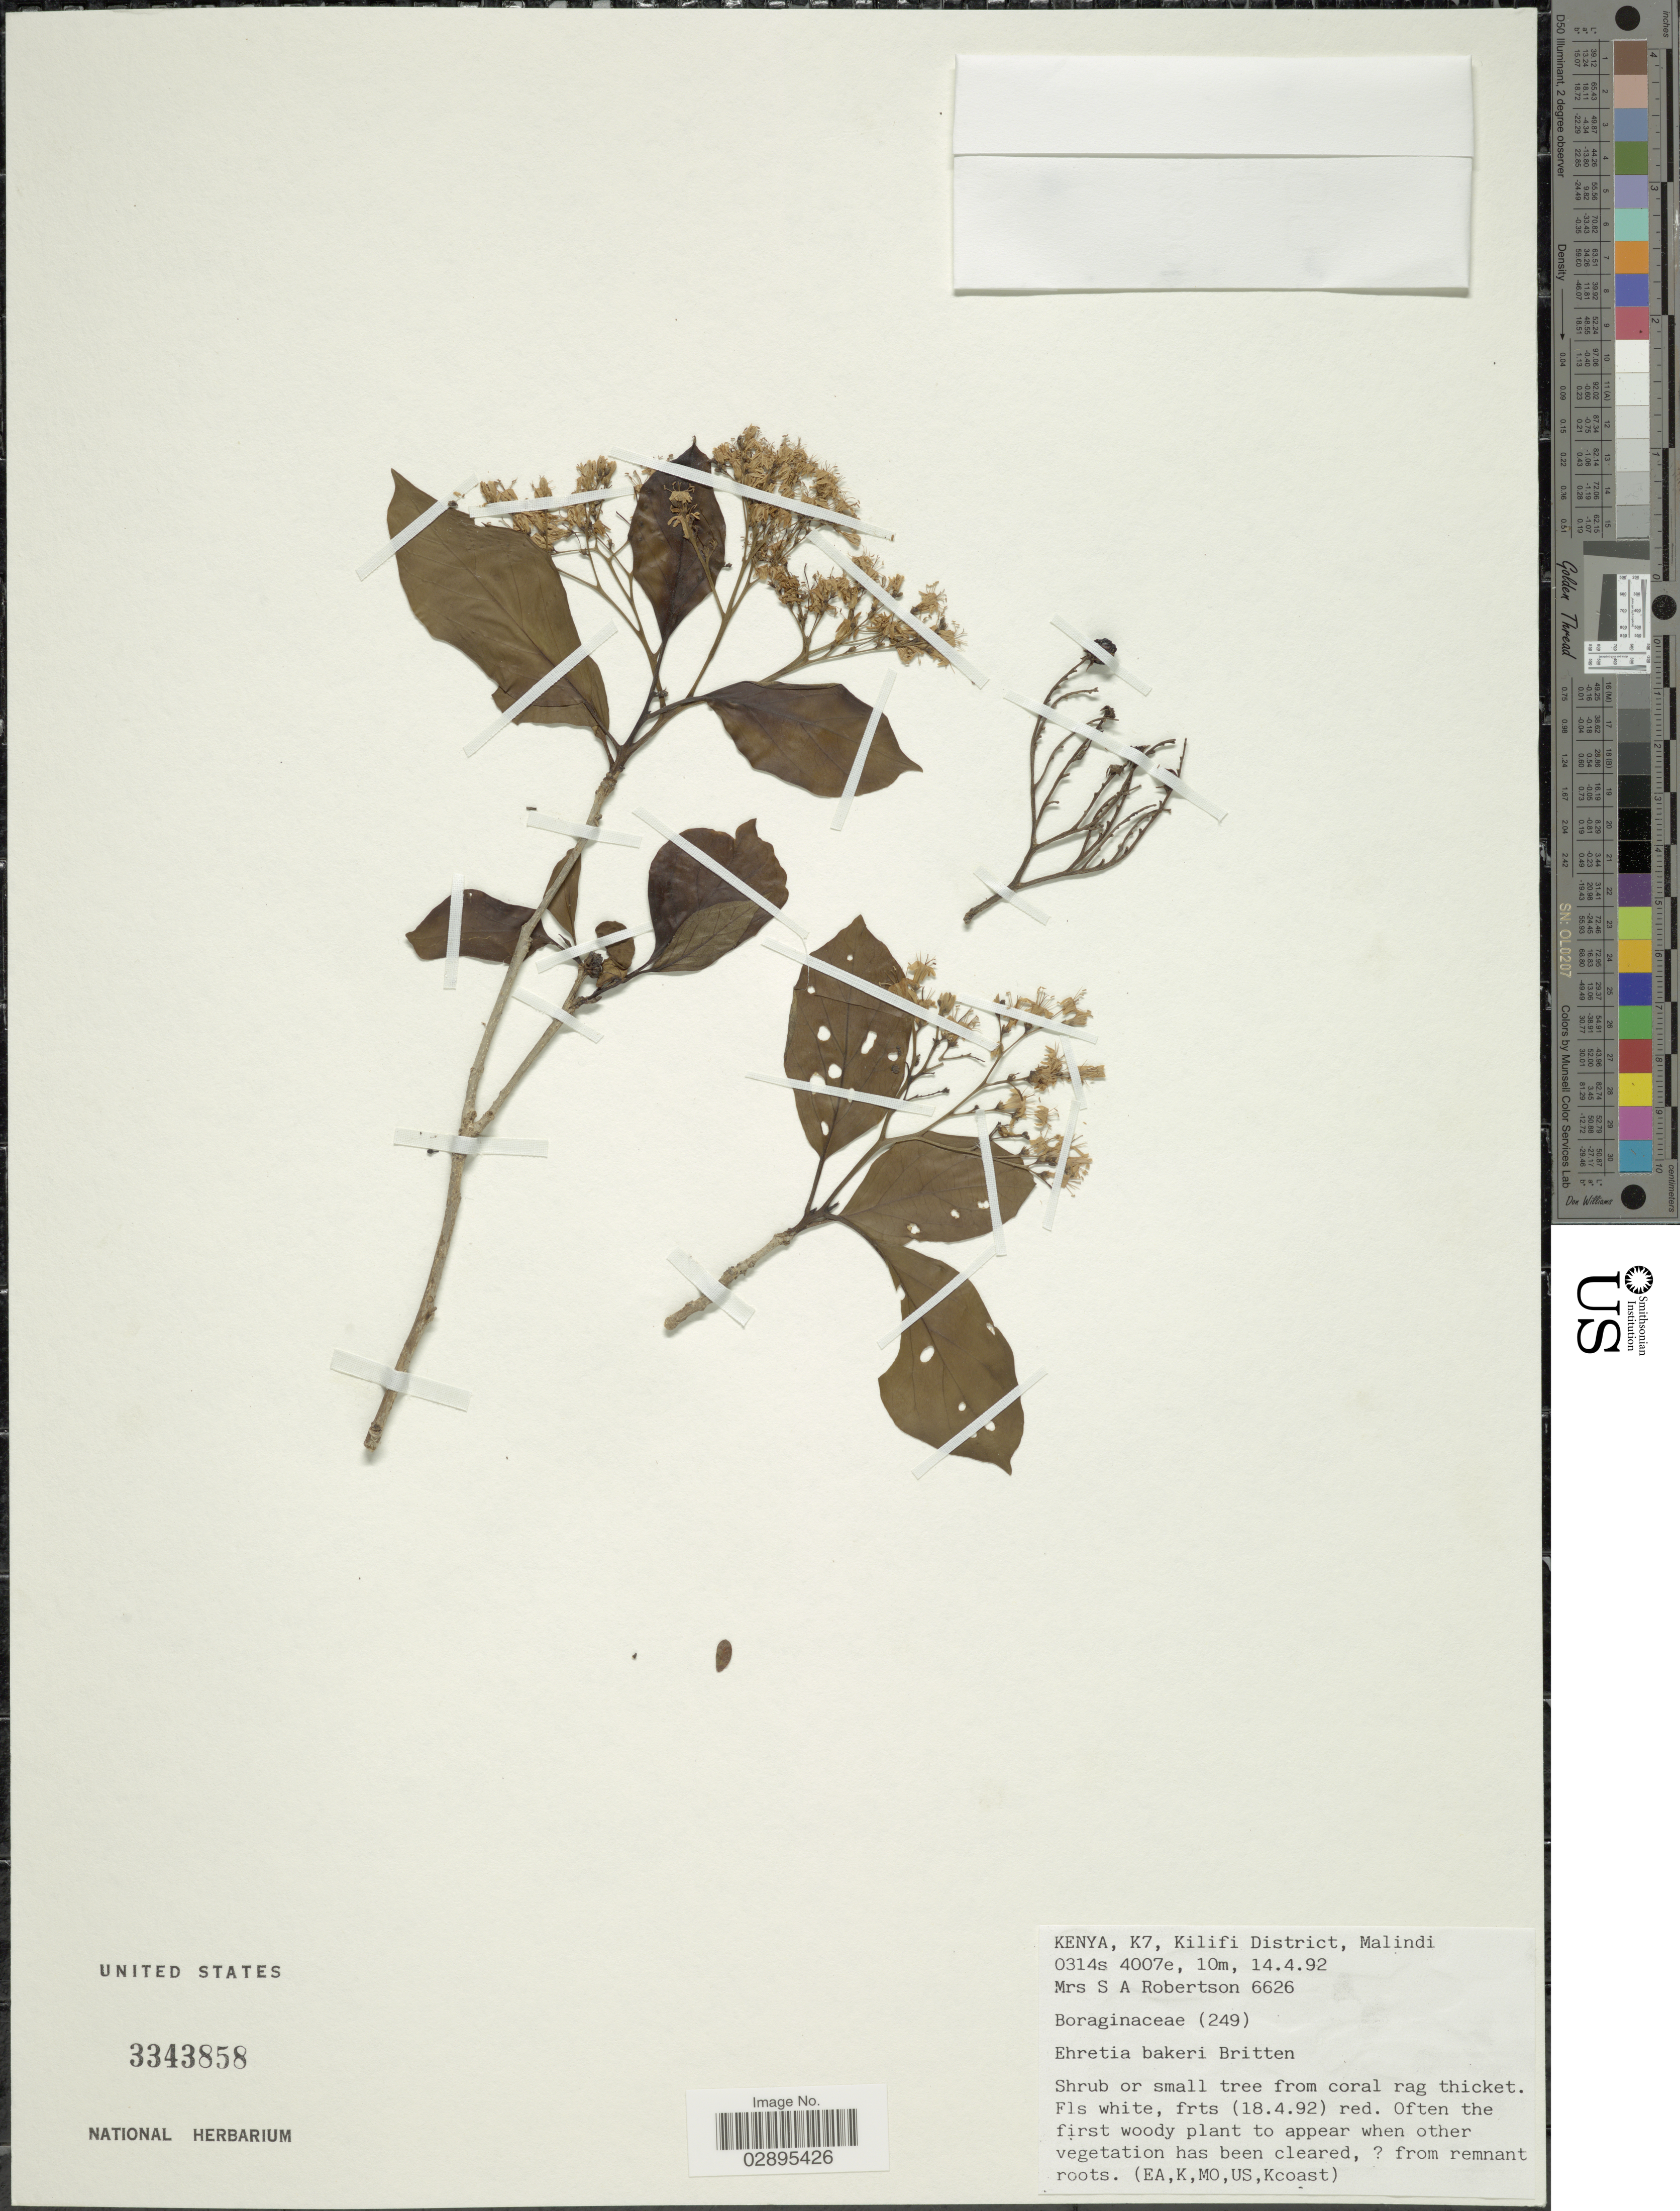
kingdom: Plantae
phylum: Tracheophyta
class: Magnoliopsida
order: Boraginales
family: Ehretiaceae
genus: Ehretia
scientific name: Ehretia bakeri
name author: Baker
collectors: S. Robertson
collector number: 6626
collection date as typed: Transcribed d/m/y: 14/4/92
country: Kenya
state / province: Kilifi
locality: K7, Kilifi District, Malindi.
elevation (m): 10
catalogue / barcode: US 3343858